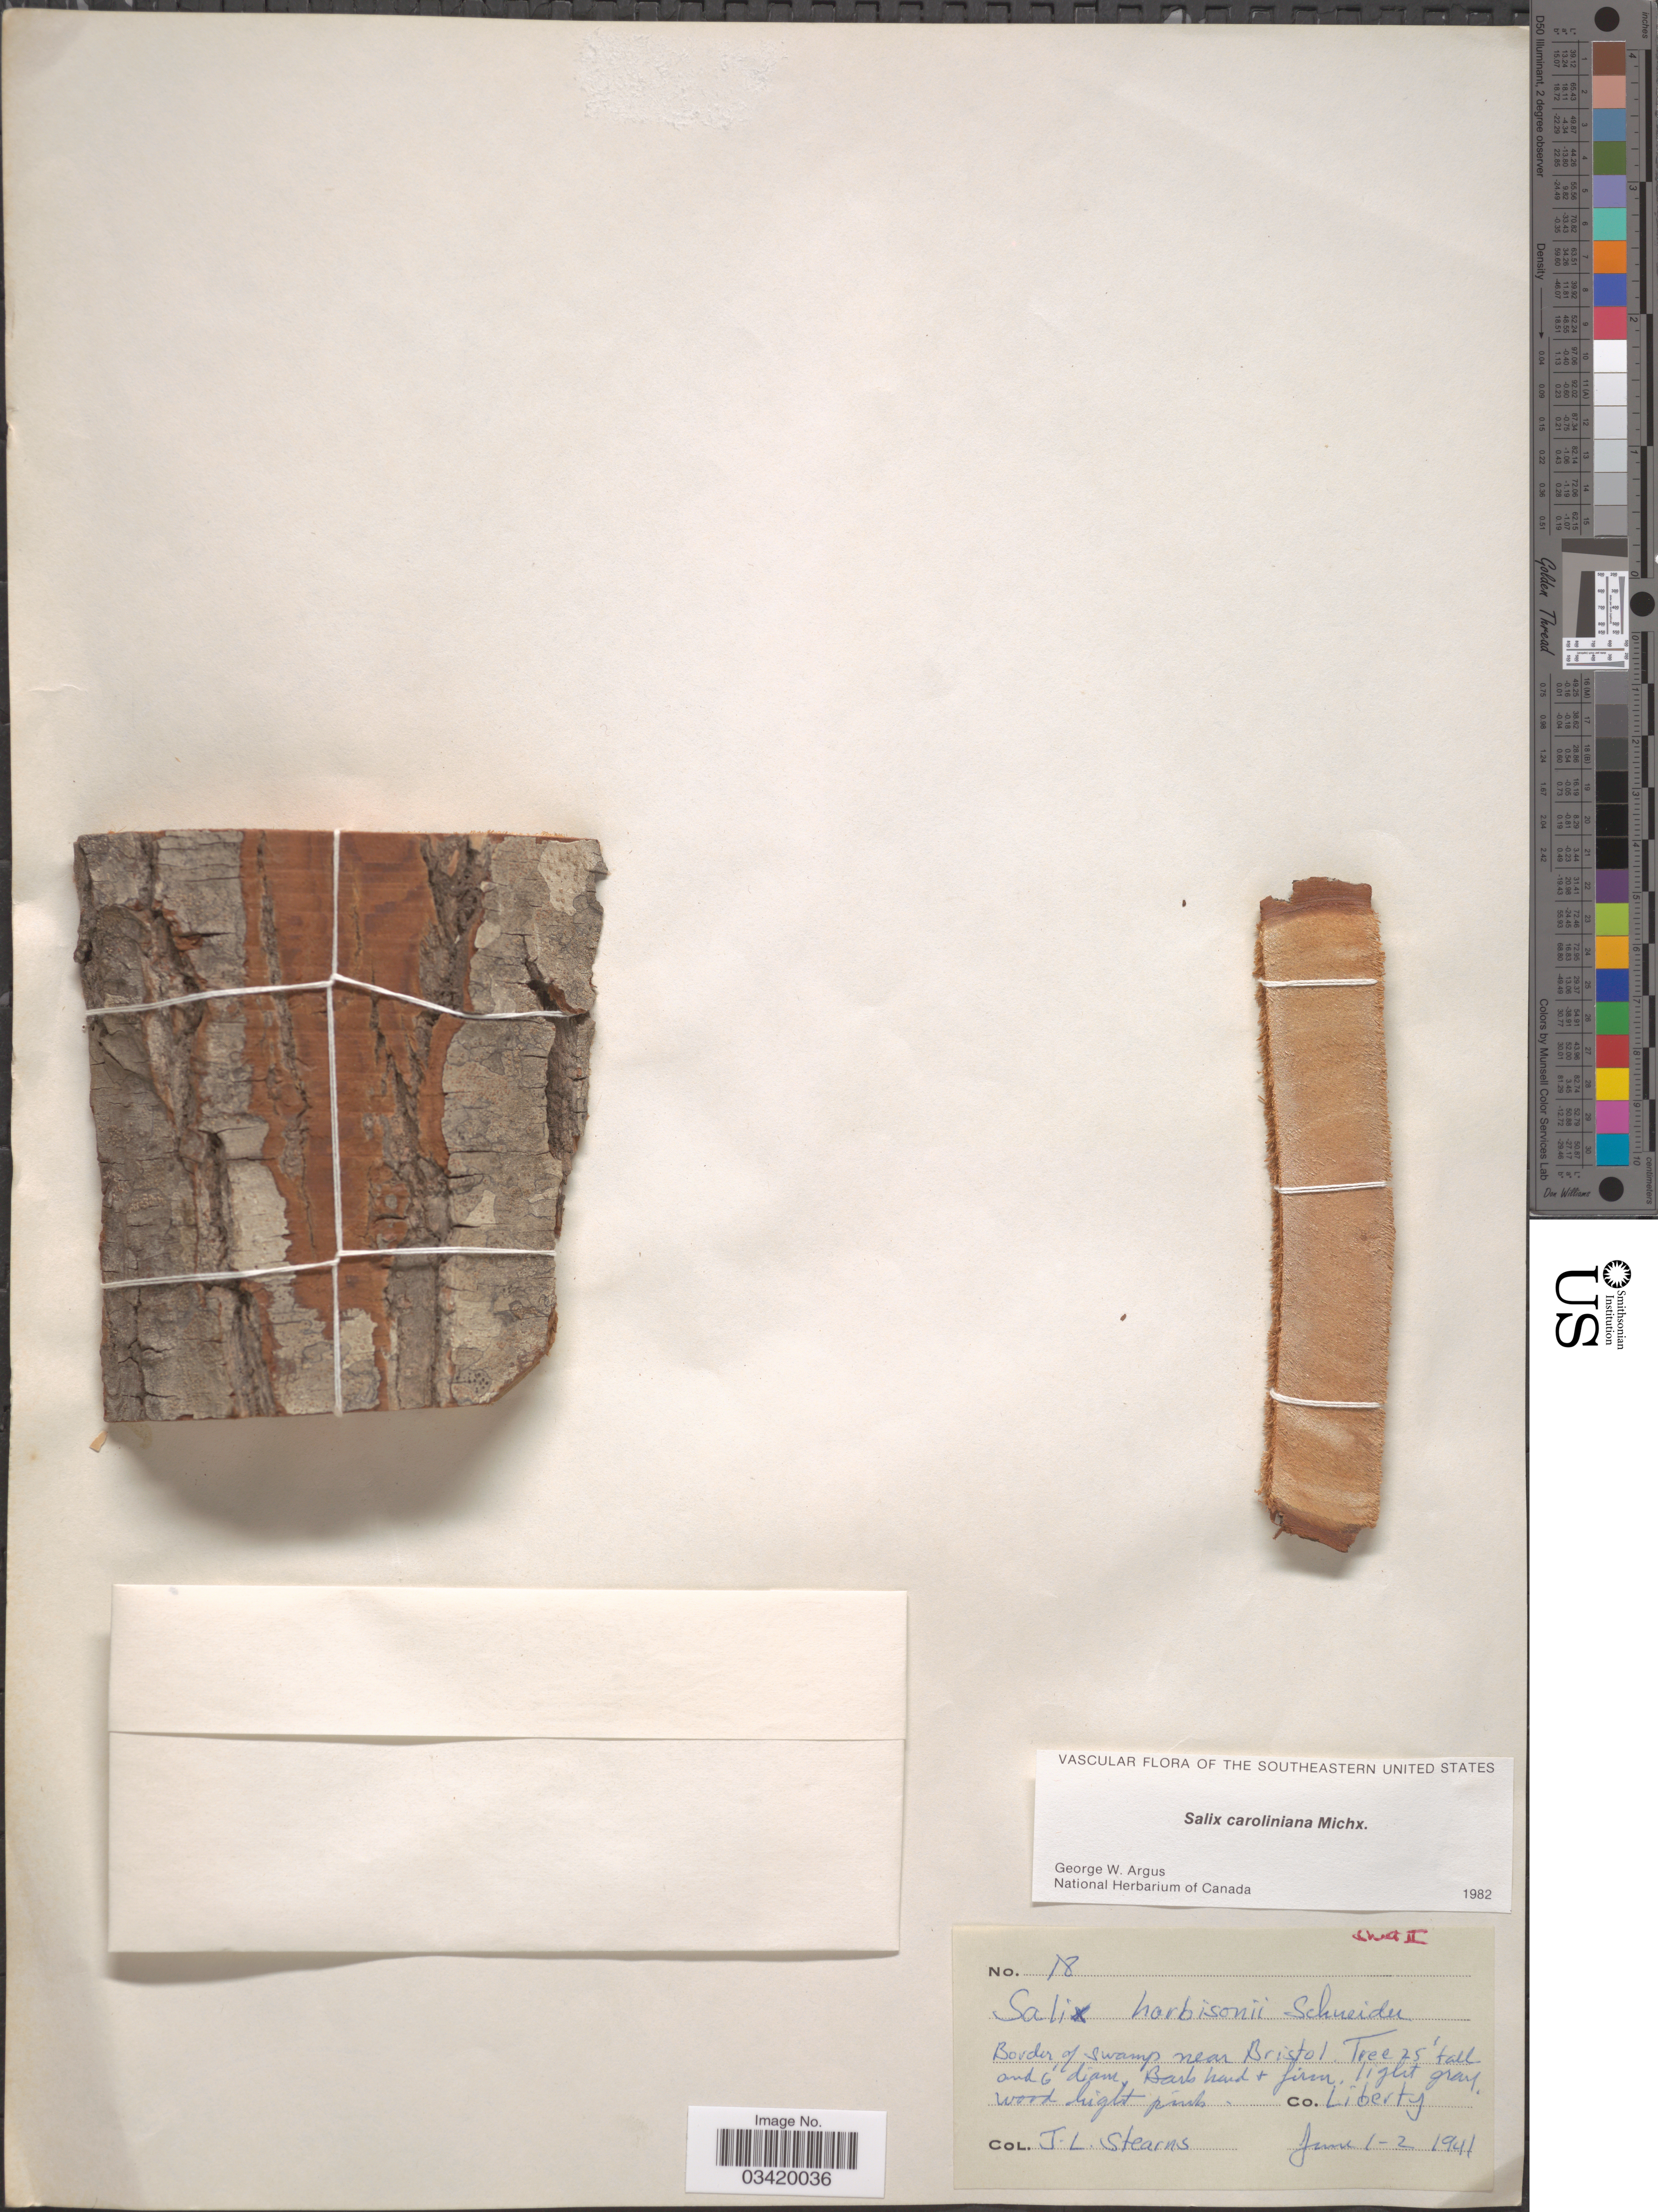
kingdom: Plantae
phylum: Tracheophyta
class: Magnoliopsida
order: Malpighiales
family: Salicaceae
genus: Salix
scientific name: Salix caroliniana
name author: Michx.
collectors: J. Stearns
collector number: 18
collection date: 1941-06-01/1941-06-02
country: United States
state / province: Florida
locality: Border of swamp near Bristol. Co. Liberty.